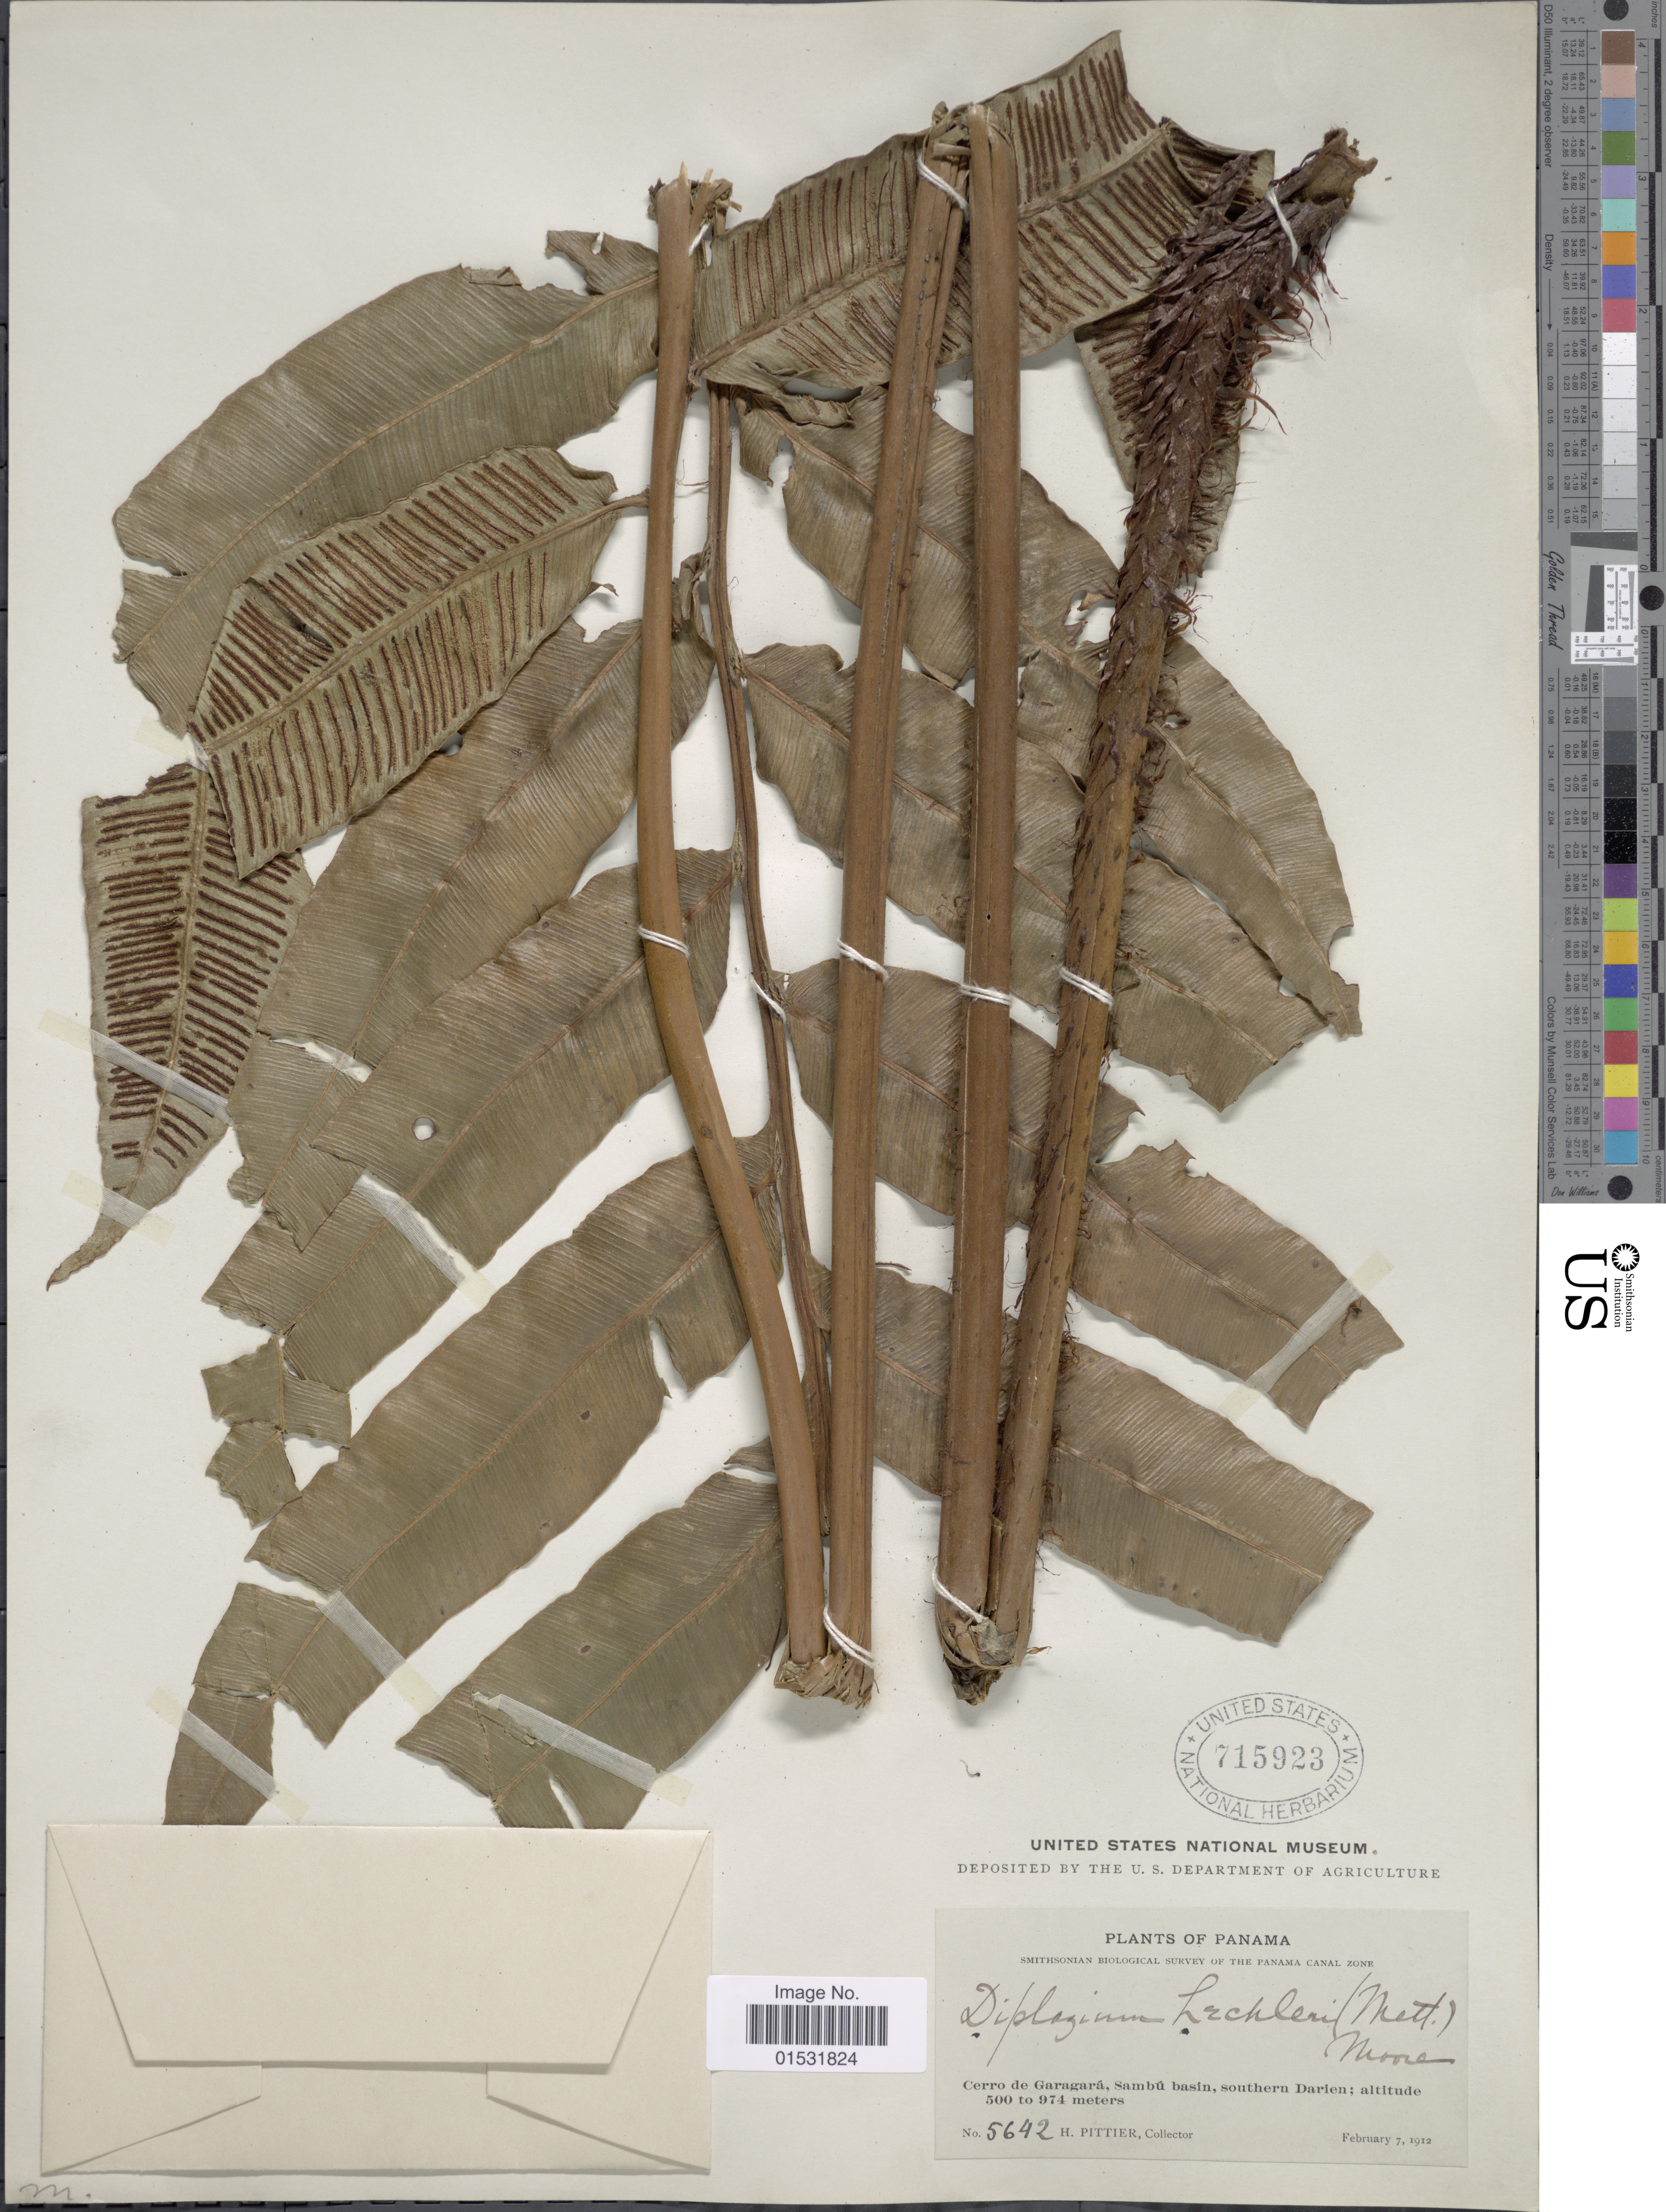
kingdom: Plantae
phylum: Tracheophyta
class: Polypodiopsida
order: Polypodiales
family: Desmophlebiaceae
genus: Desmophlebium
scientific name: Desmophlebium lechleri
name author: (Mett.) Mynssen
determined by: Reis, A.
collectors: H. F. Pittier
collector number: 5642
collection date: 1912-02-07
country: Panama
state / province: Darién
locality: Panama Canal Zone. Cerro de Garagará, Sambú basin, southern Darien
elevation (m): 500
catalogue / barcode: US 715923